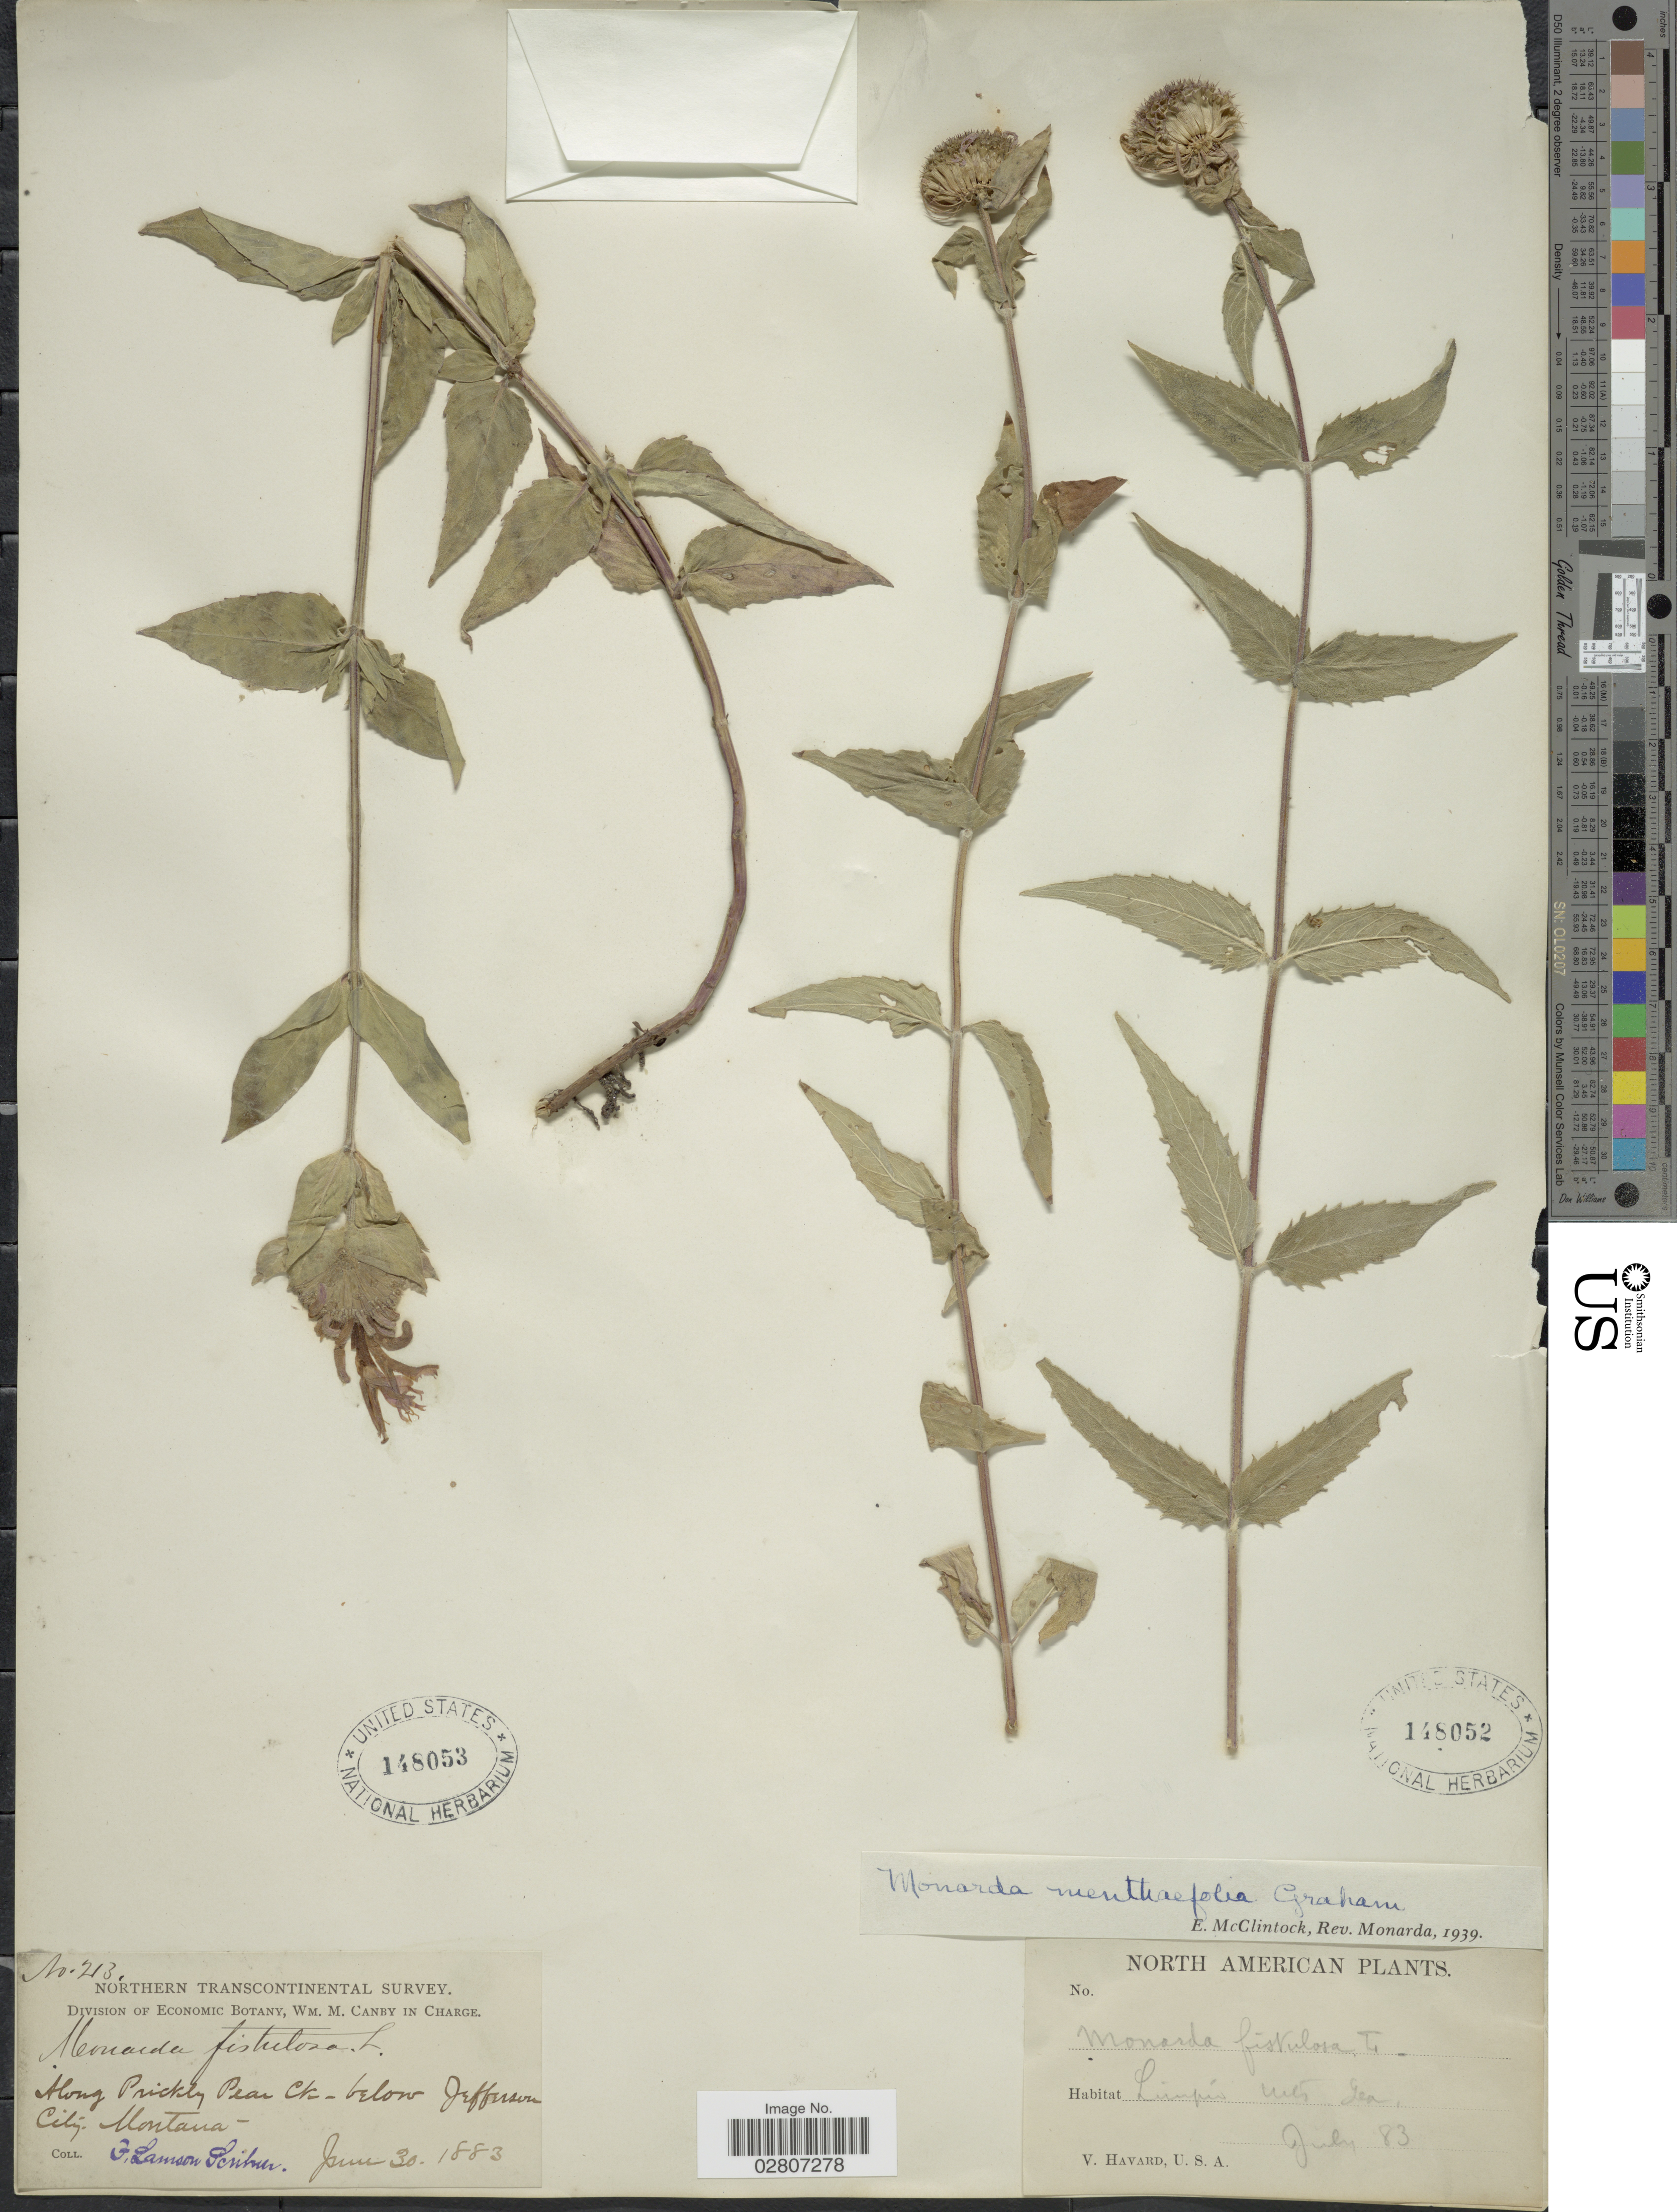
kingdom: Plantae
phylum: Tracheophyta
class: Magnoliopsida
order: Lamiales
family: Lamiaceae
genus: Monarda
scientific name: Monarda fistulosa var. menthifolia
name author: (Graham) Fernald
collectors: V. Havard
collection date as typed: Transcribed d/m/y: /7/83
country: United States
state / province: Georgia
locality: Limpio Mts. Geo.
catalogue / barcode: US 148052-2